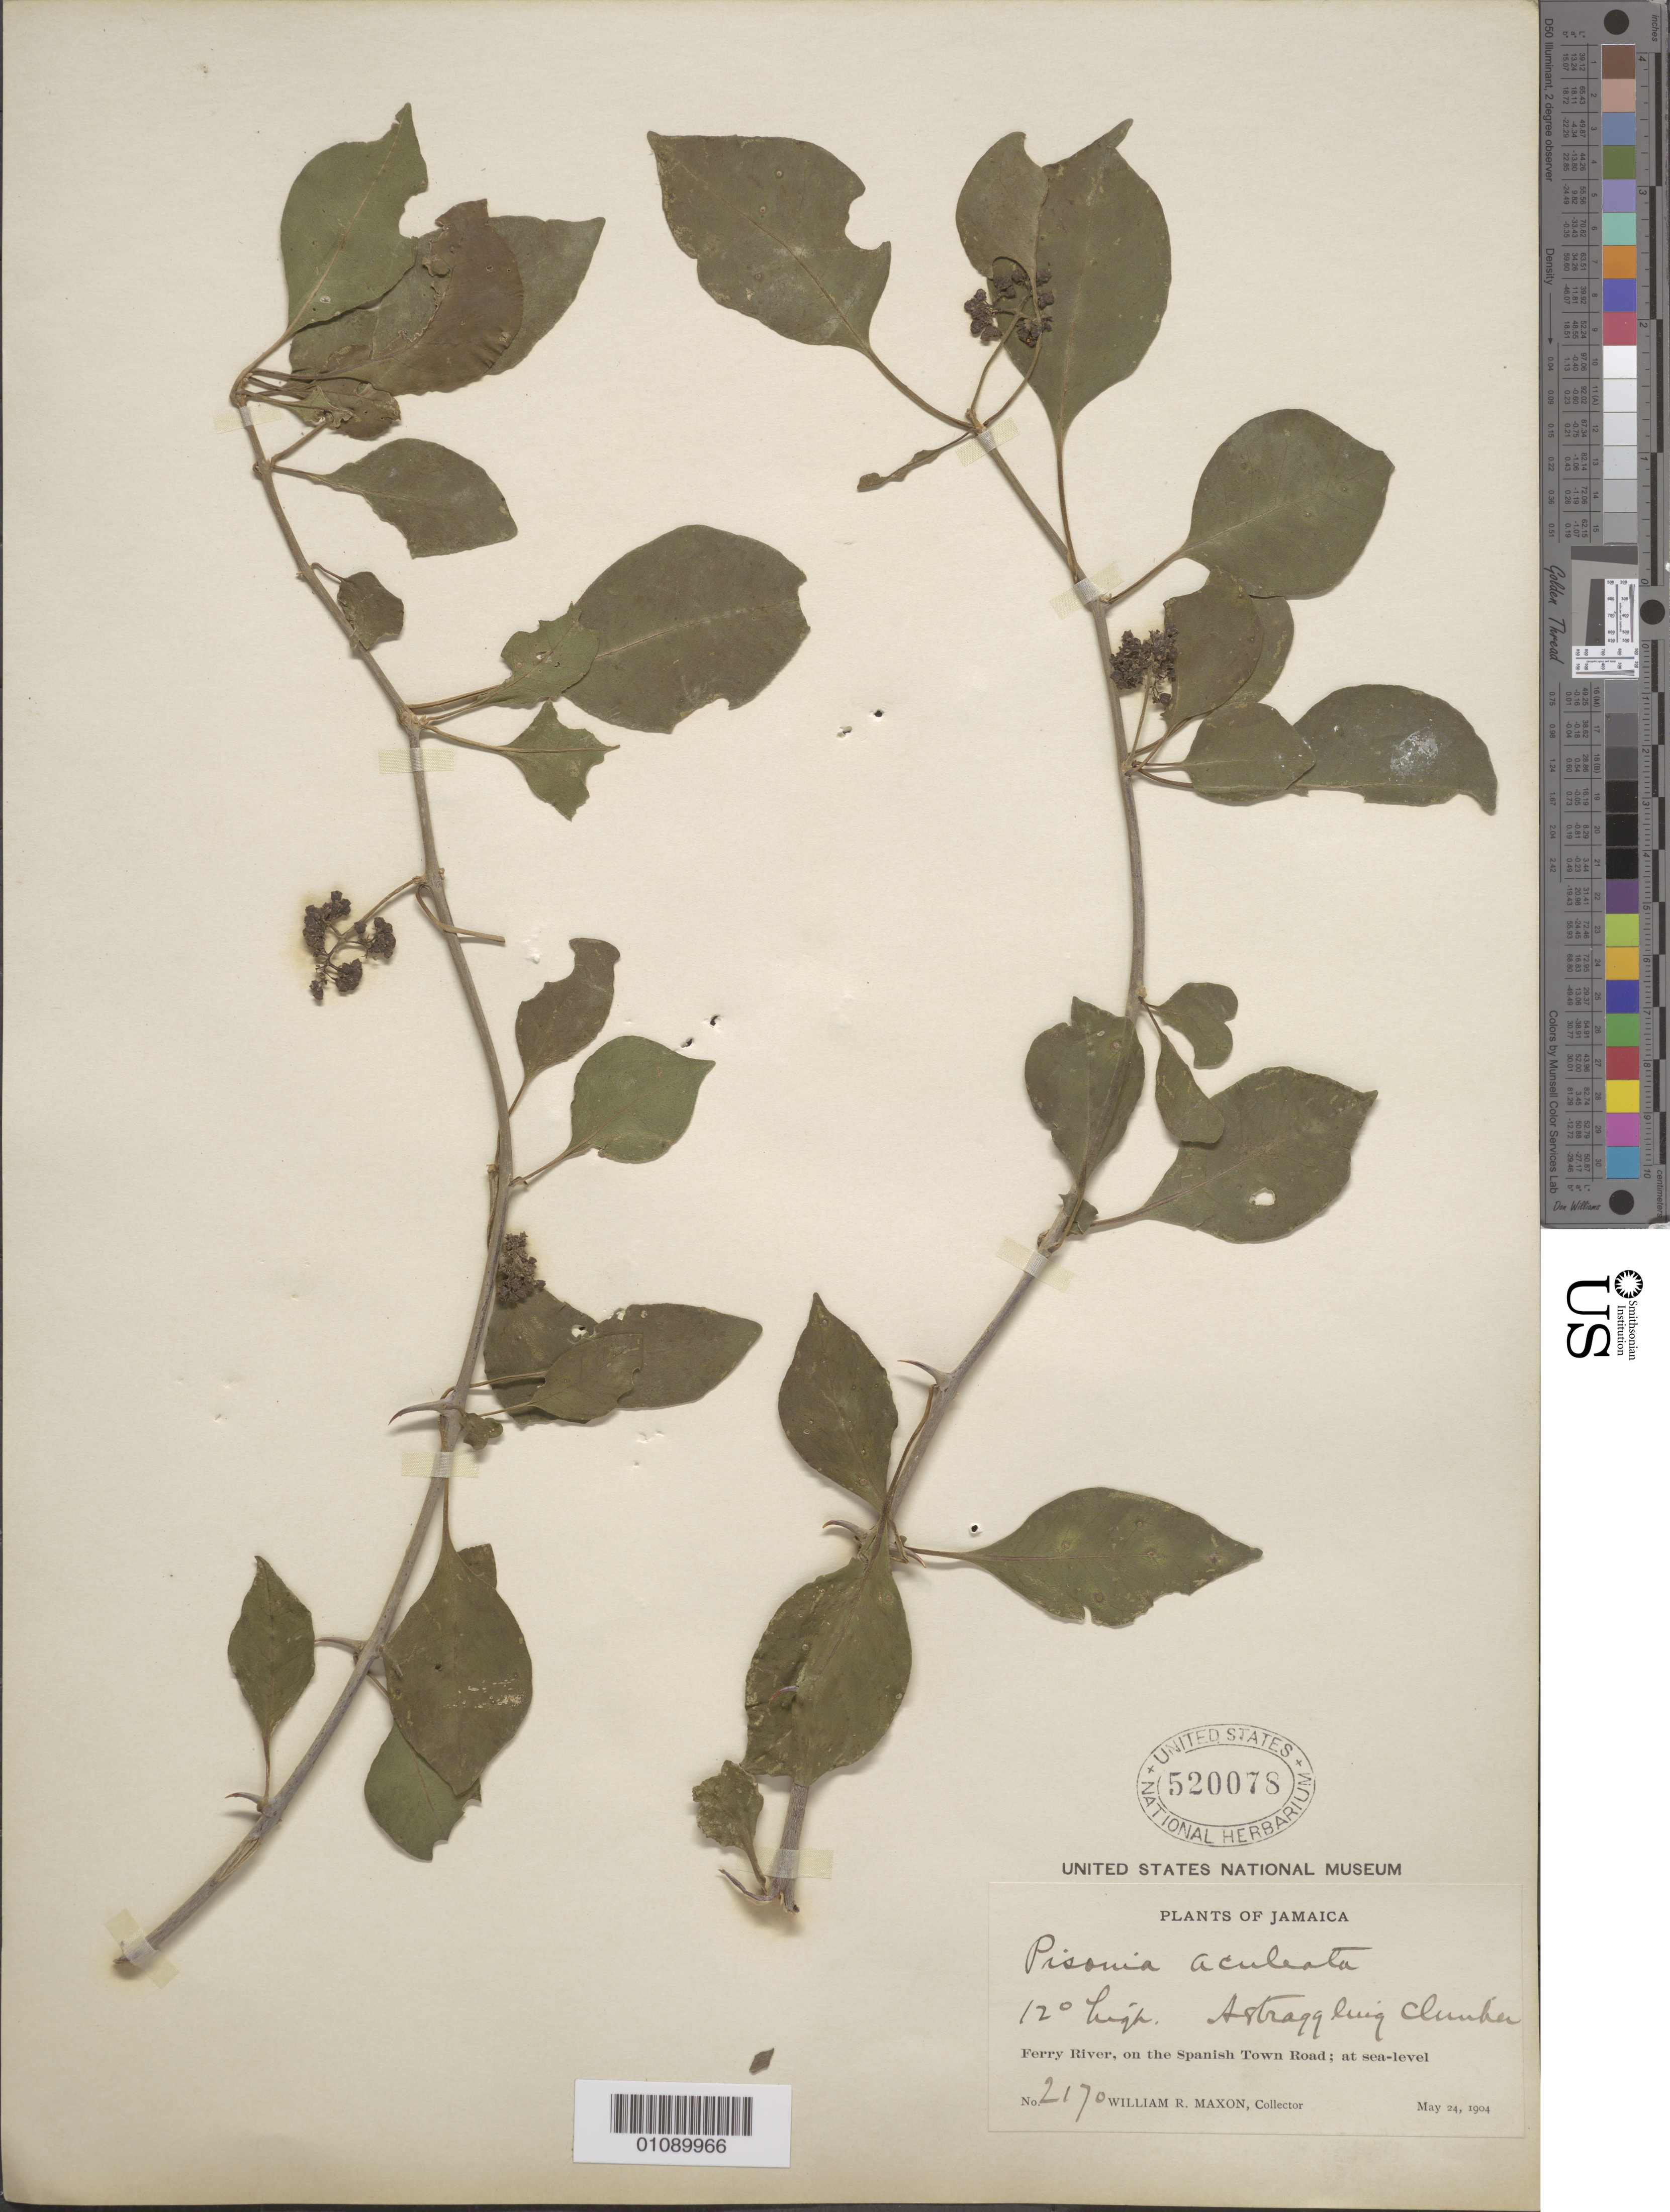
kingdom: Plantae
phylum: Tracheophyta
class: Magnoliopsida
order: Caryophyllales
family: Nyctaginaceae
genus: Pisonia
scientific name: Pisonia aculeata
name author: L.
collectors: W. R. Maxon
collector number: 2170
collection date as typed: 24 May 1904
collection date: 1904-05-24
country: Jamaica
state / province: Saint Andrew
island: Jamaica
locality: Perry River, on the Spanish Town Road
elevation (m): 0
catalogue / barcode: US 520078